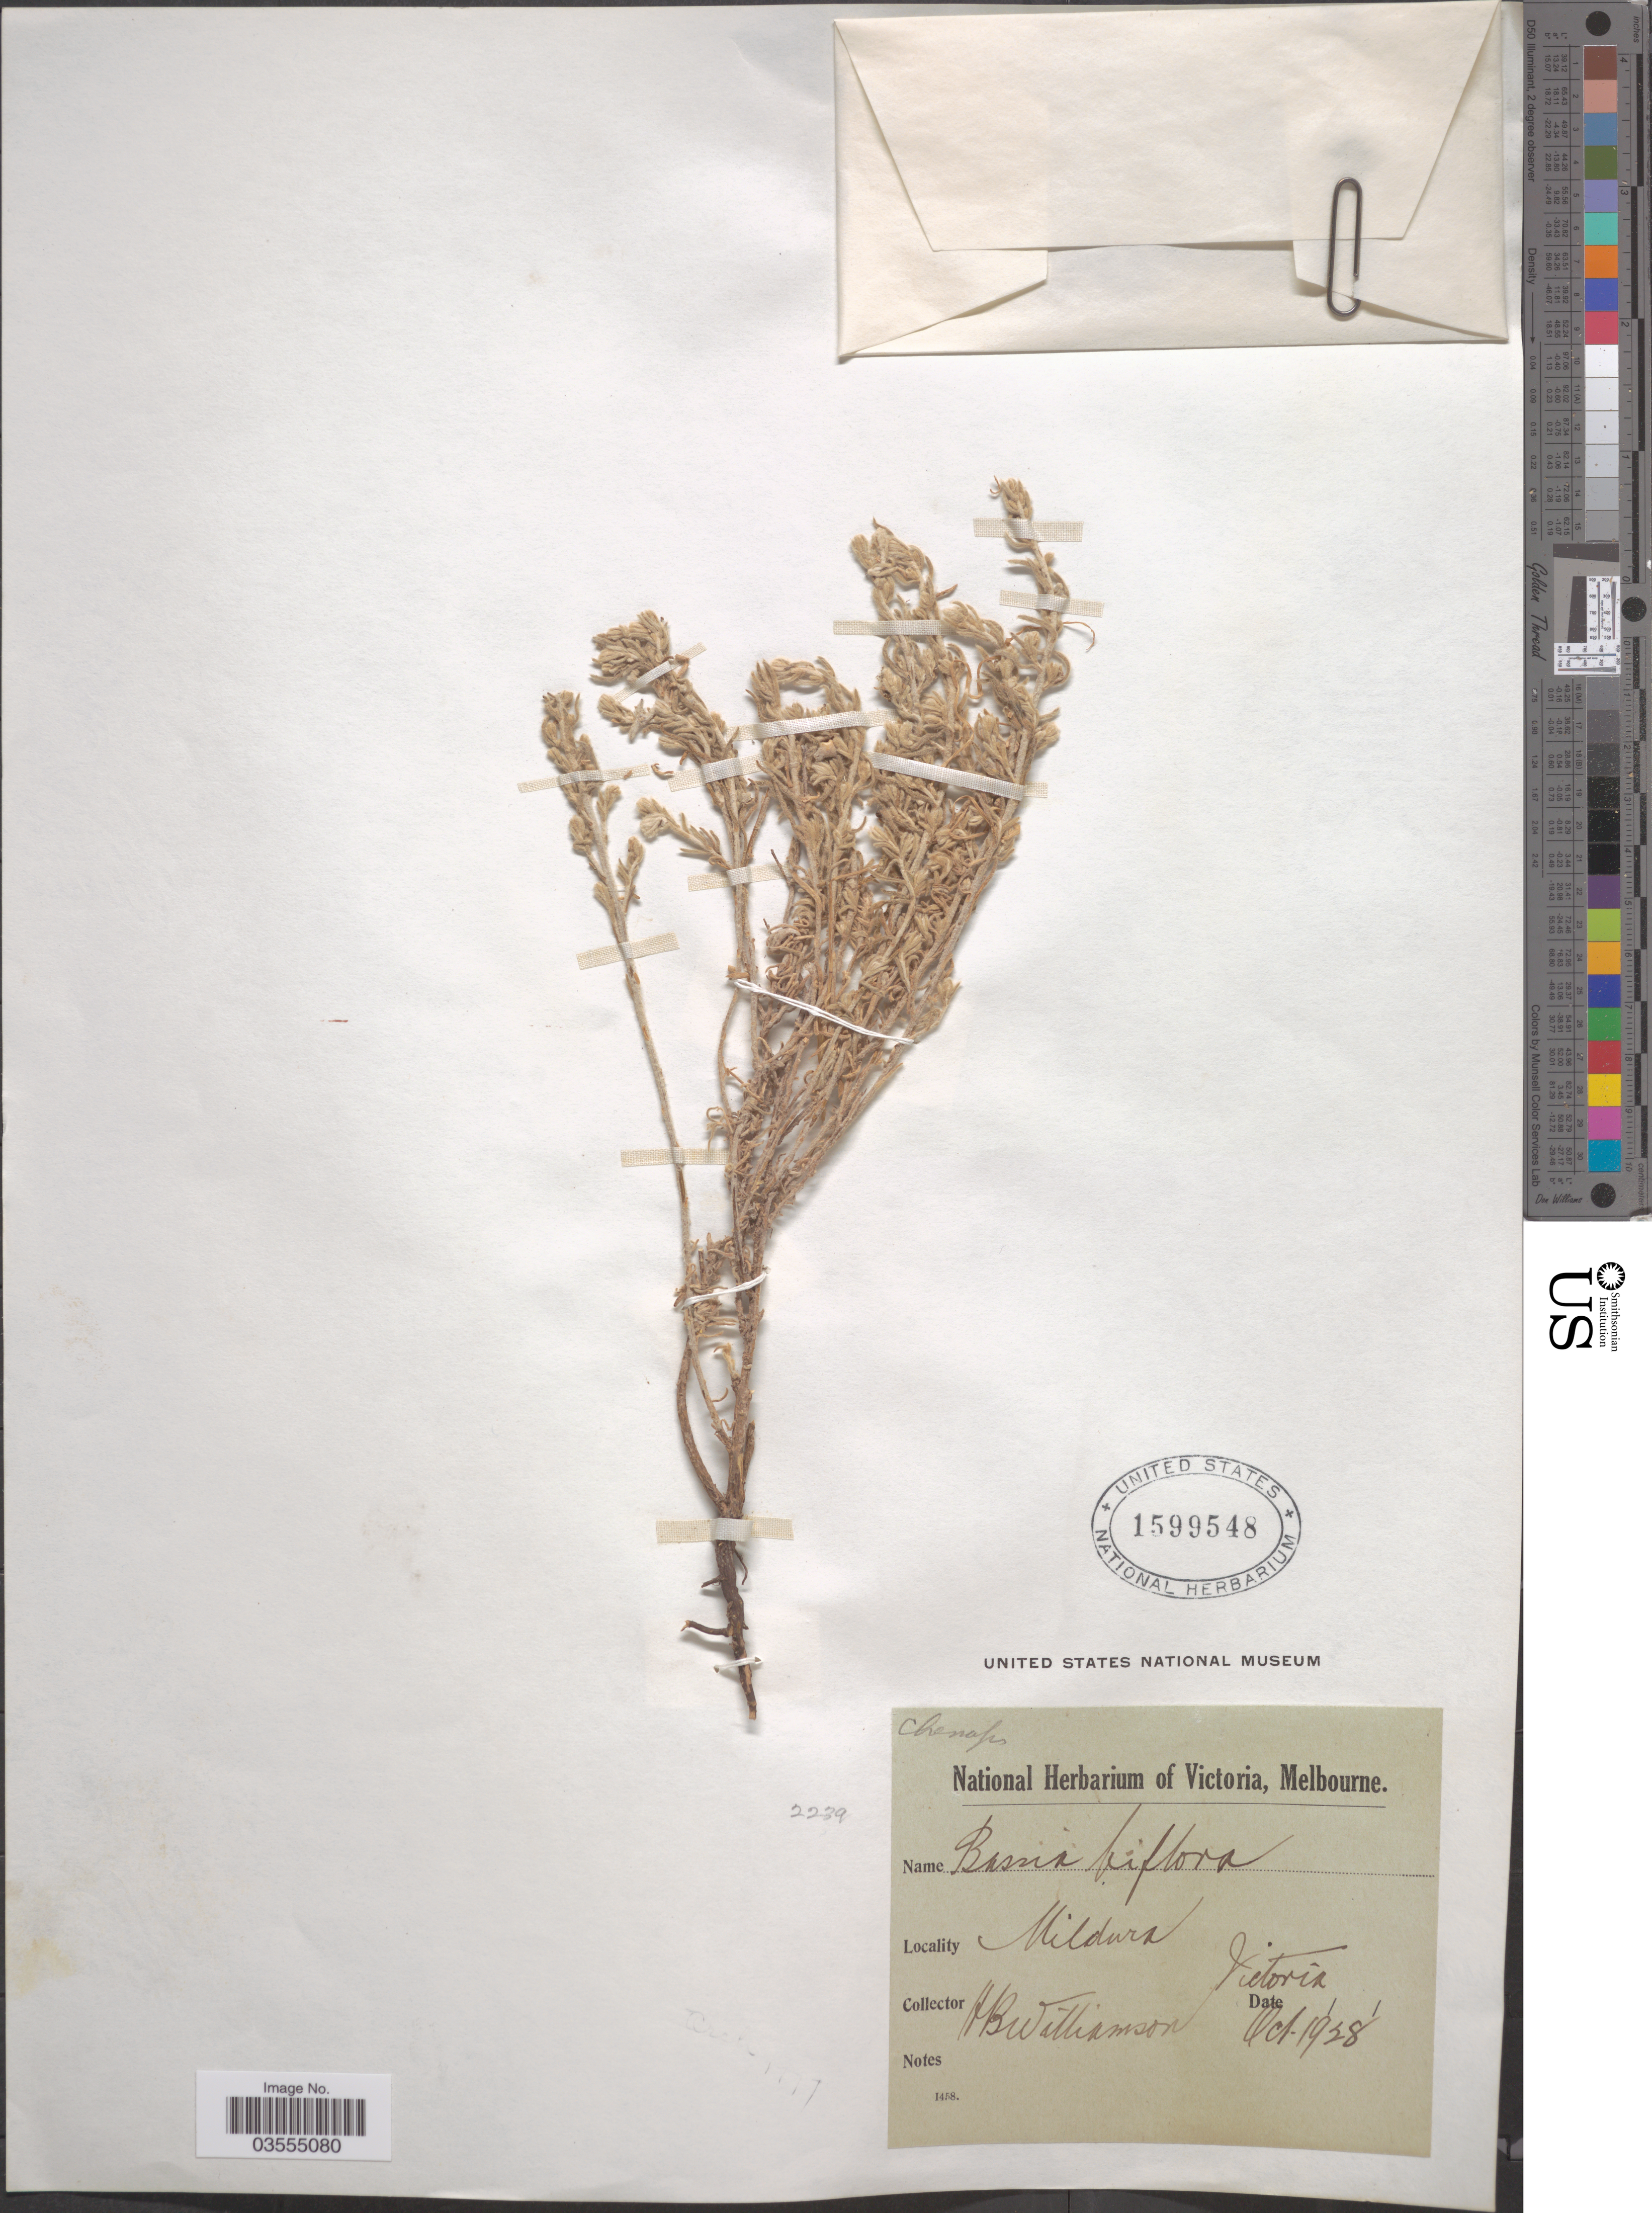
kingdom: Plantae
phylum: Tracheophyta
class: Magnoliopsida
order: Caryophyllales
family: Amaranthaceae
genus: Dissocarpus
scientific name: Dissocarpus biflorus var. biflorus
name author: (R. Br.) F. Muell.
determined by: Strong, Mark T., (BOT), Smithsonian Institution - National Museum of Natural History (UNITED STATES)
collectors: H. Williamson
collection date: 1958-10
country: Australia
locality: Mildura Victoria.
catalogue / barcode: US 1599548